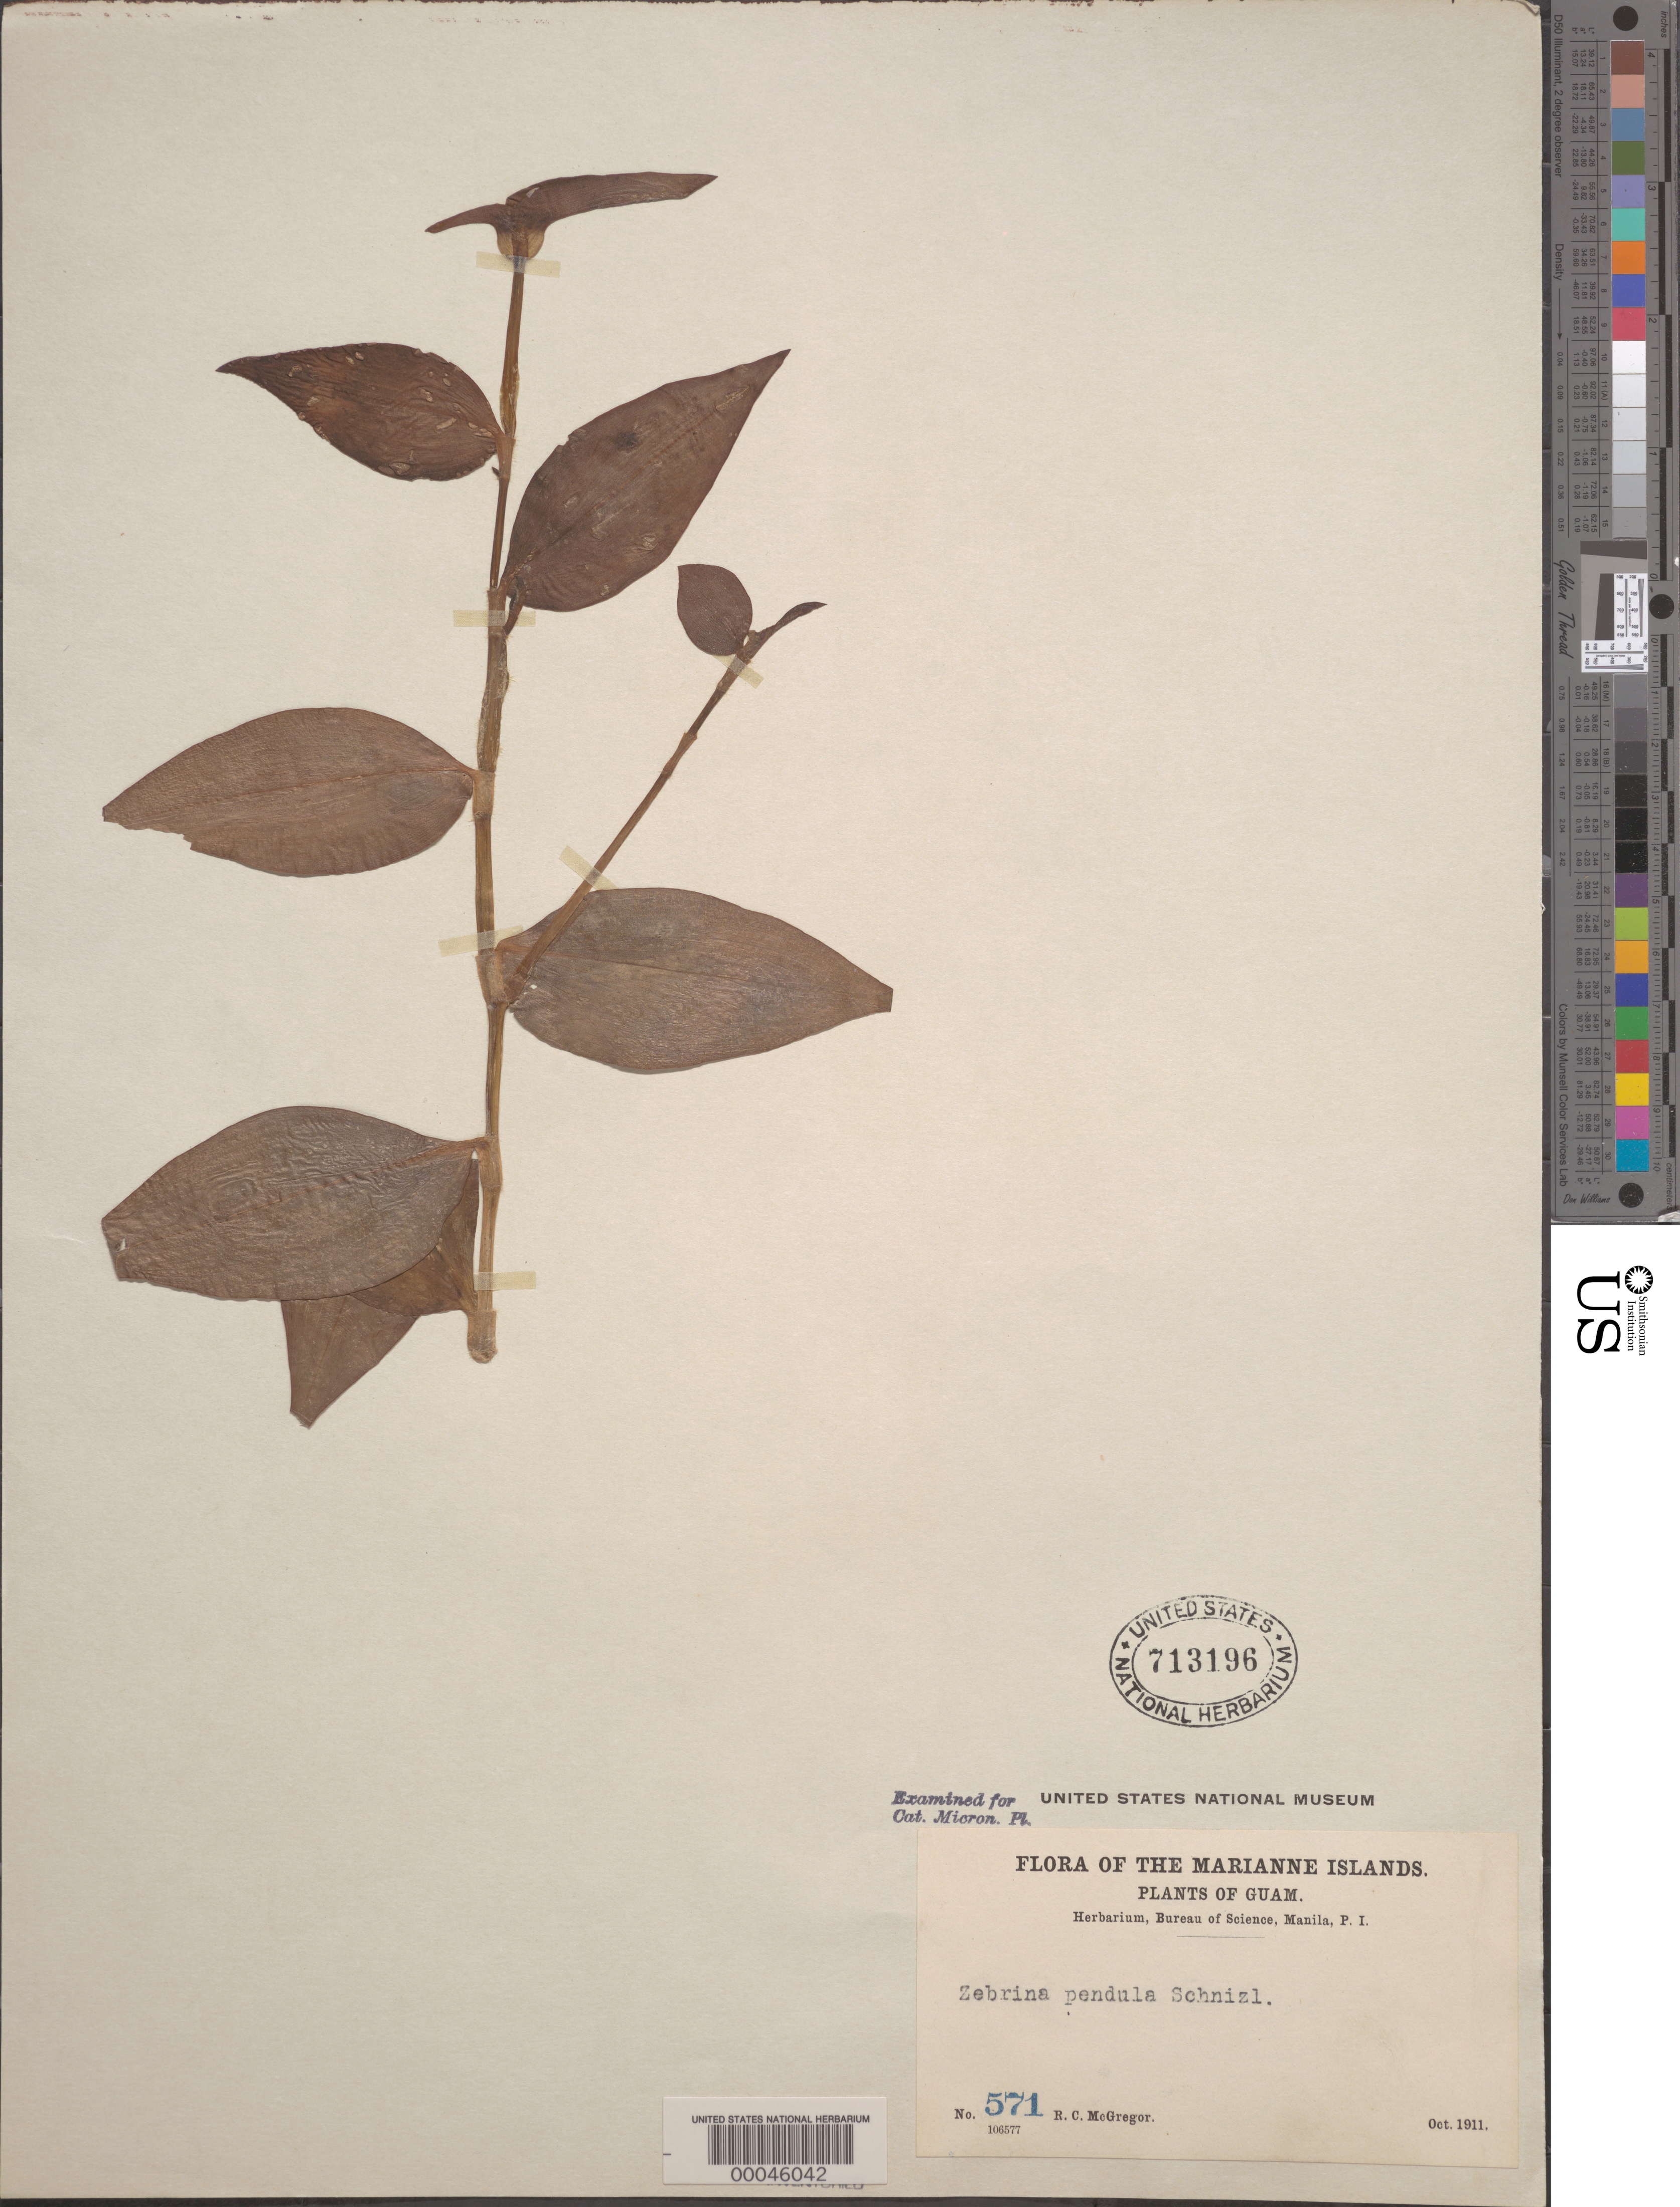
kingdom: Plantae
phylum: Tracheophyta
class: Liliopsida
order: Commelinales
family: Commelinaceae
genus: Tradescantia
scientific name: Tradescantia zebrina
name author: Bosse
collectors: R. C. McGregor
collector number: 571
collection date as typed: Oct 1911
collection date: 1911-10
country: Guam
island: Guam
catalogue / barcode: US 713196